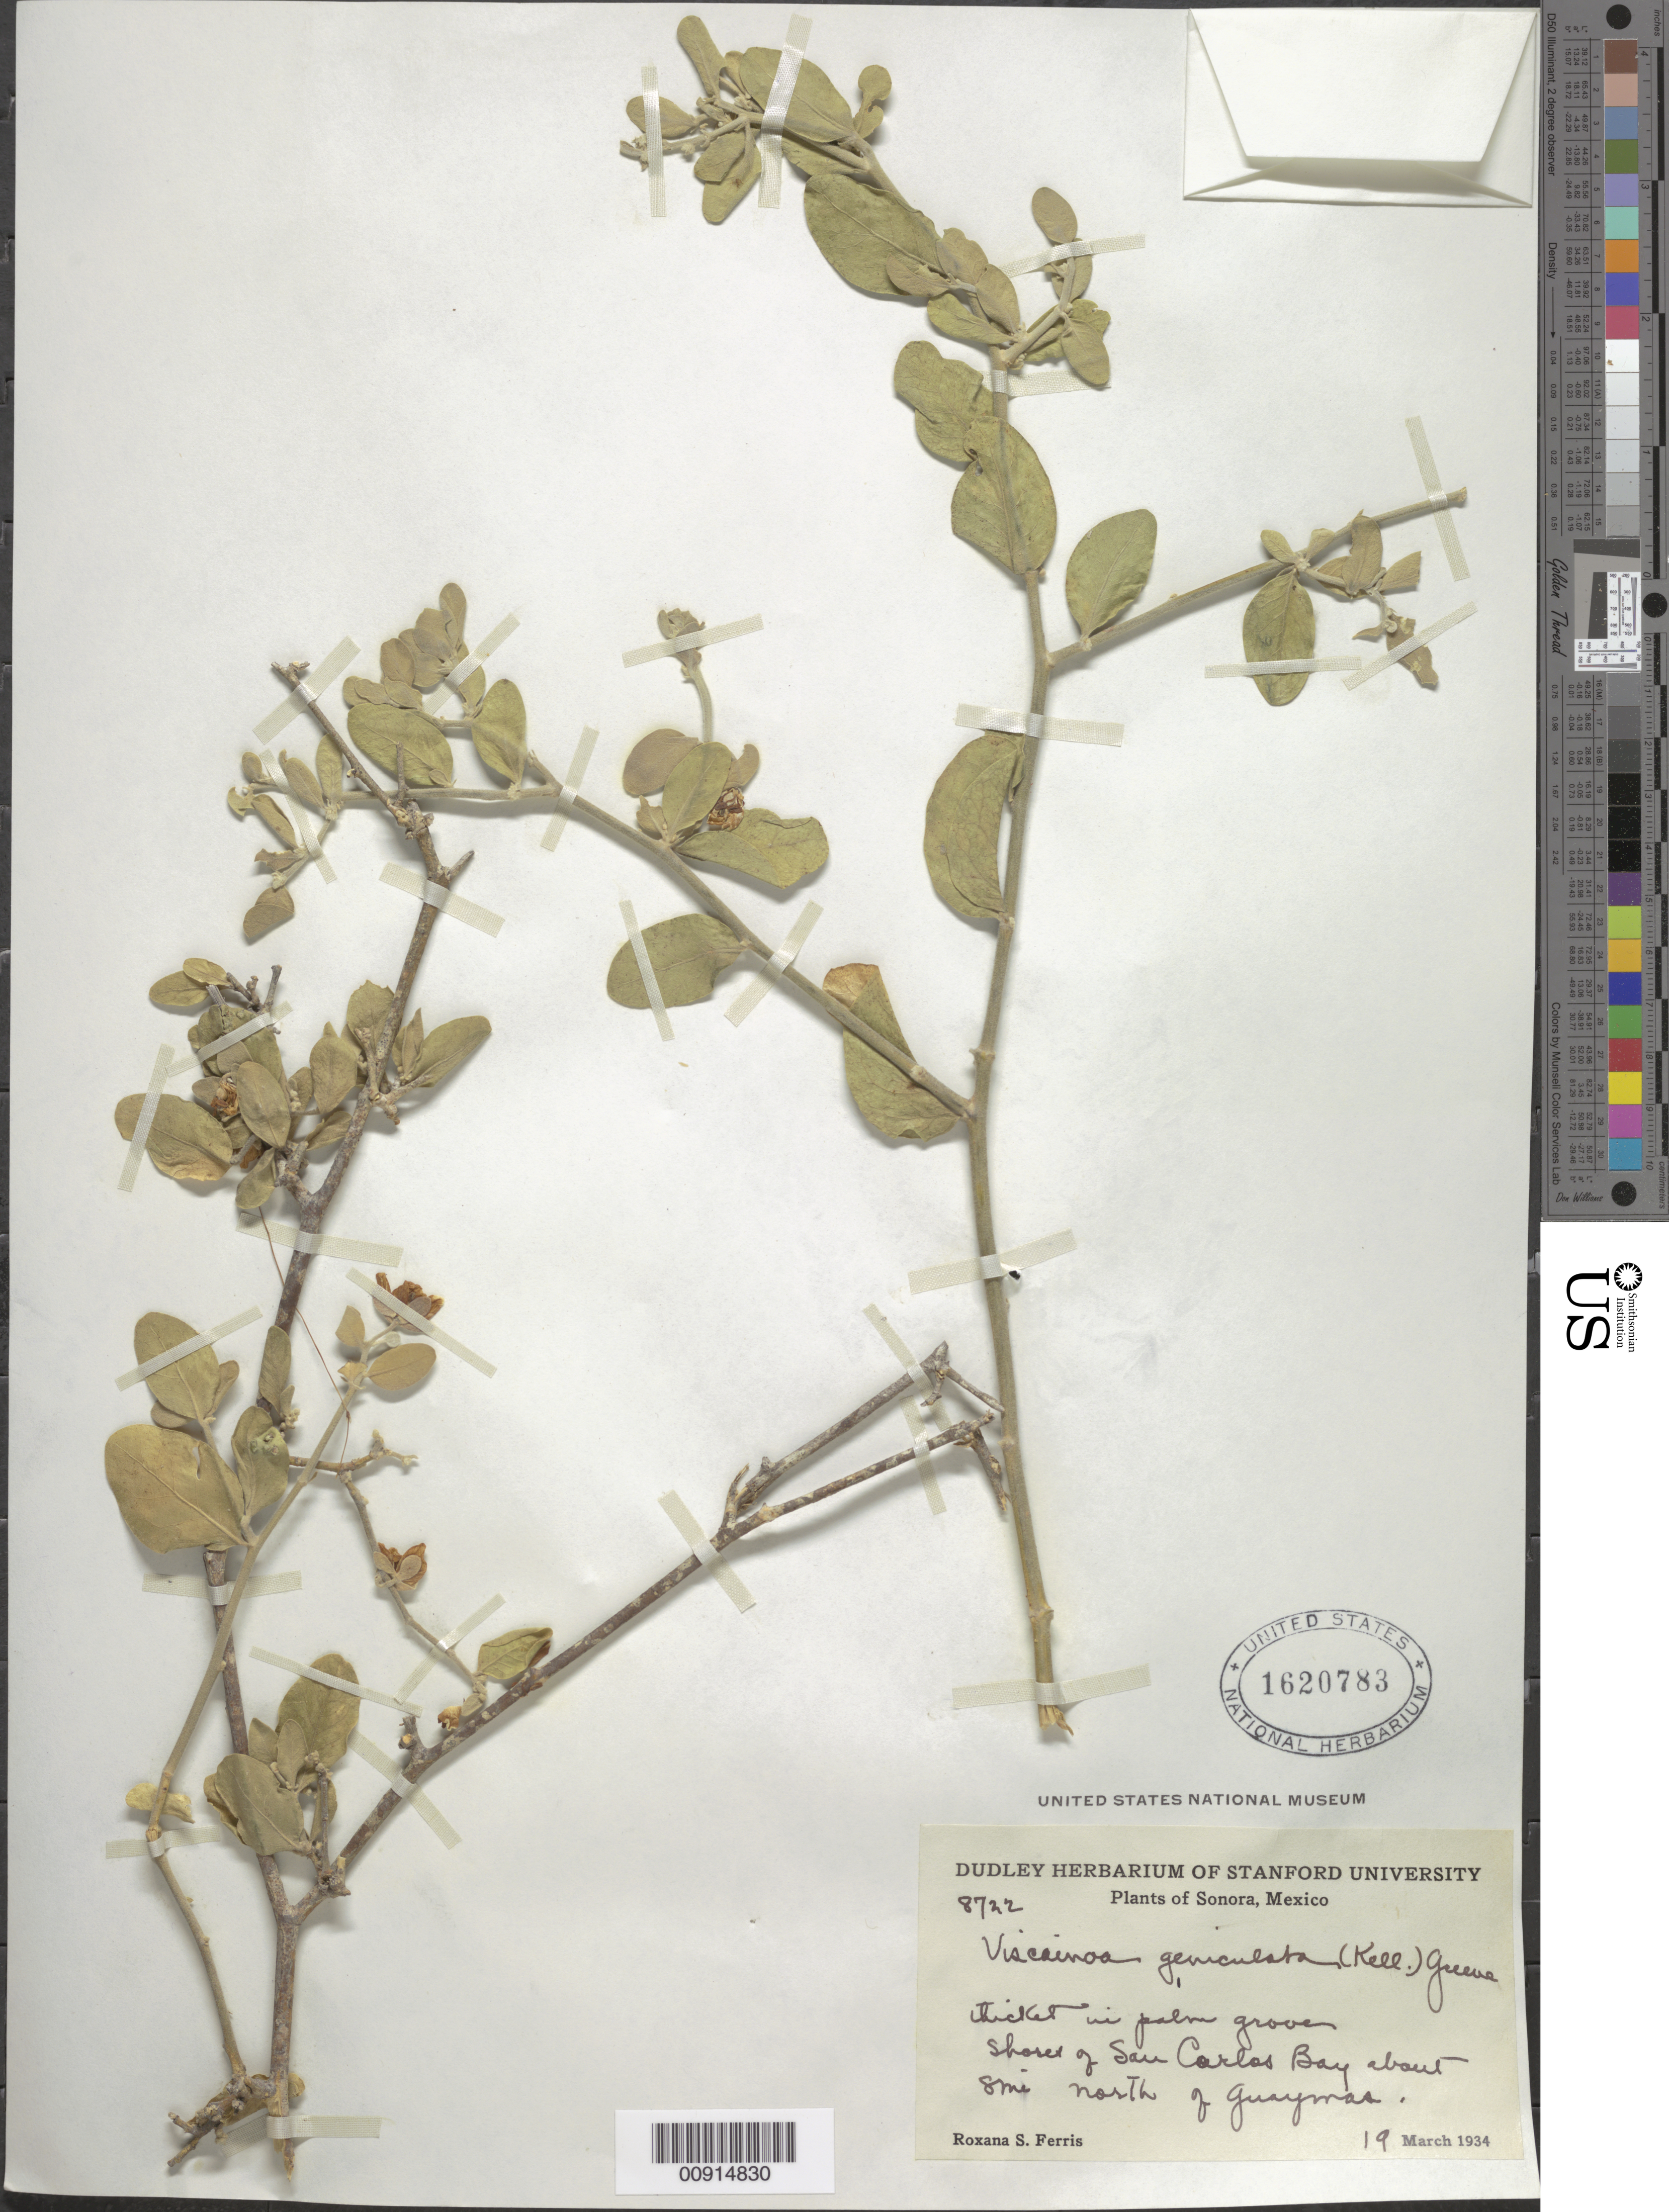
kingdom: Plantae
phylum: Tracheophyta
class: Magnoliopsida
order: Zygophyllales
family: Zygophyllaceae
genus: Viscainoa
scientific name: Viscainoa geniculata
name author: (Kellogg) Greene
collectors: R. S. Ferris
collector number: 8722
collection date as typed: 19 Mar 1934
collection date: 1934-03-19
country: Mexico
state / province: Sonora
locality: Shores of San Carlos Bay about 8 mi. north of Guaymas. Sonora.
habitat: Thicket in palm grove.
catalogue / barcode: US 1620783